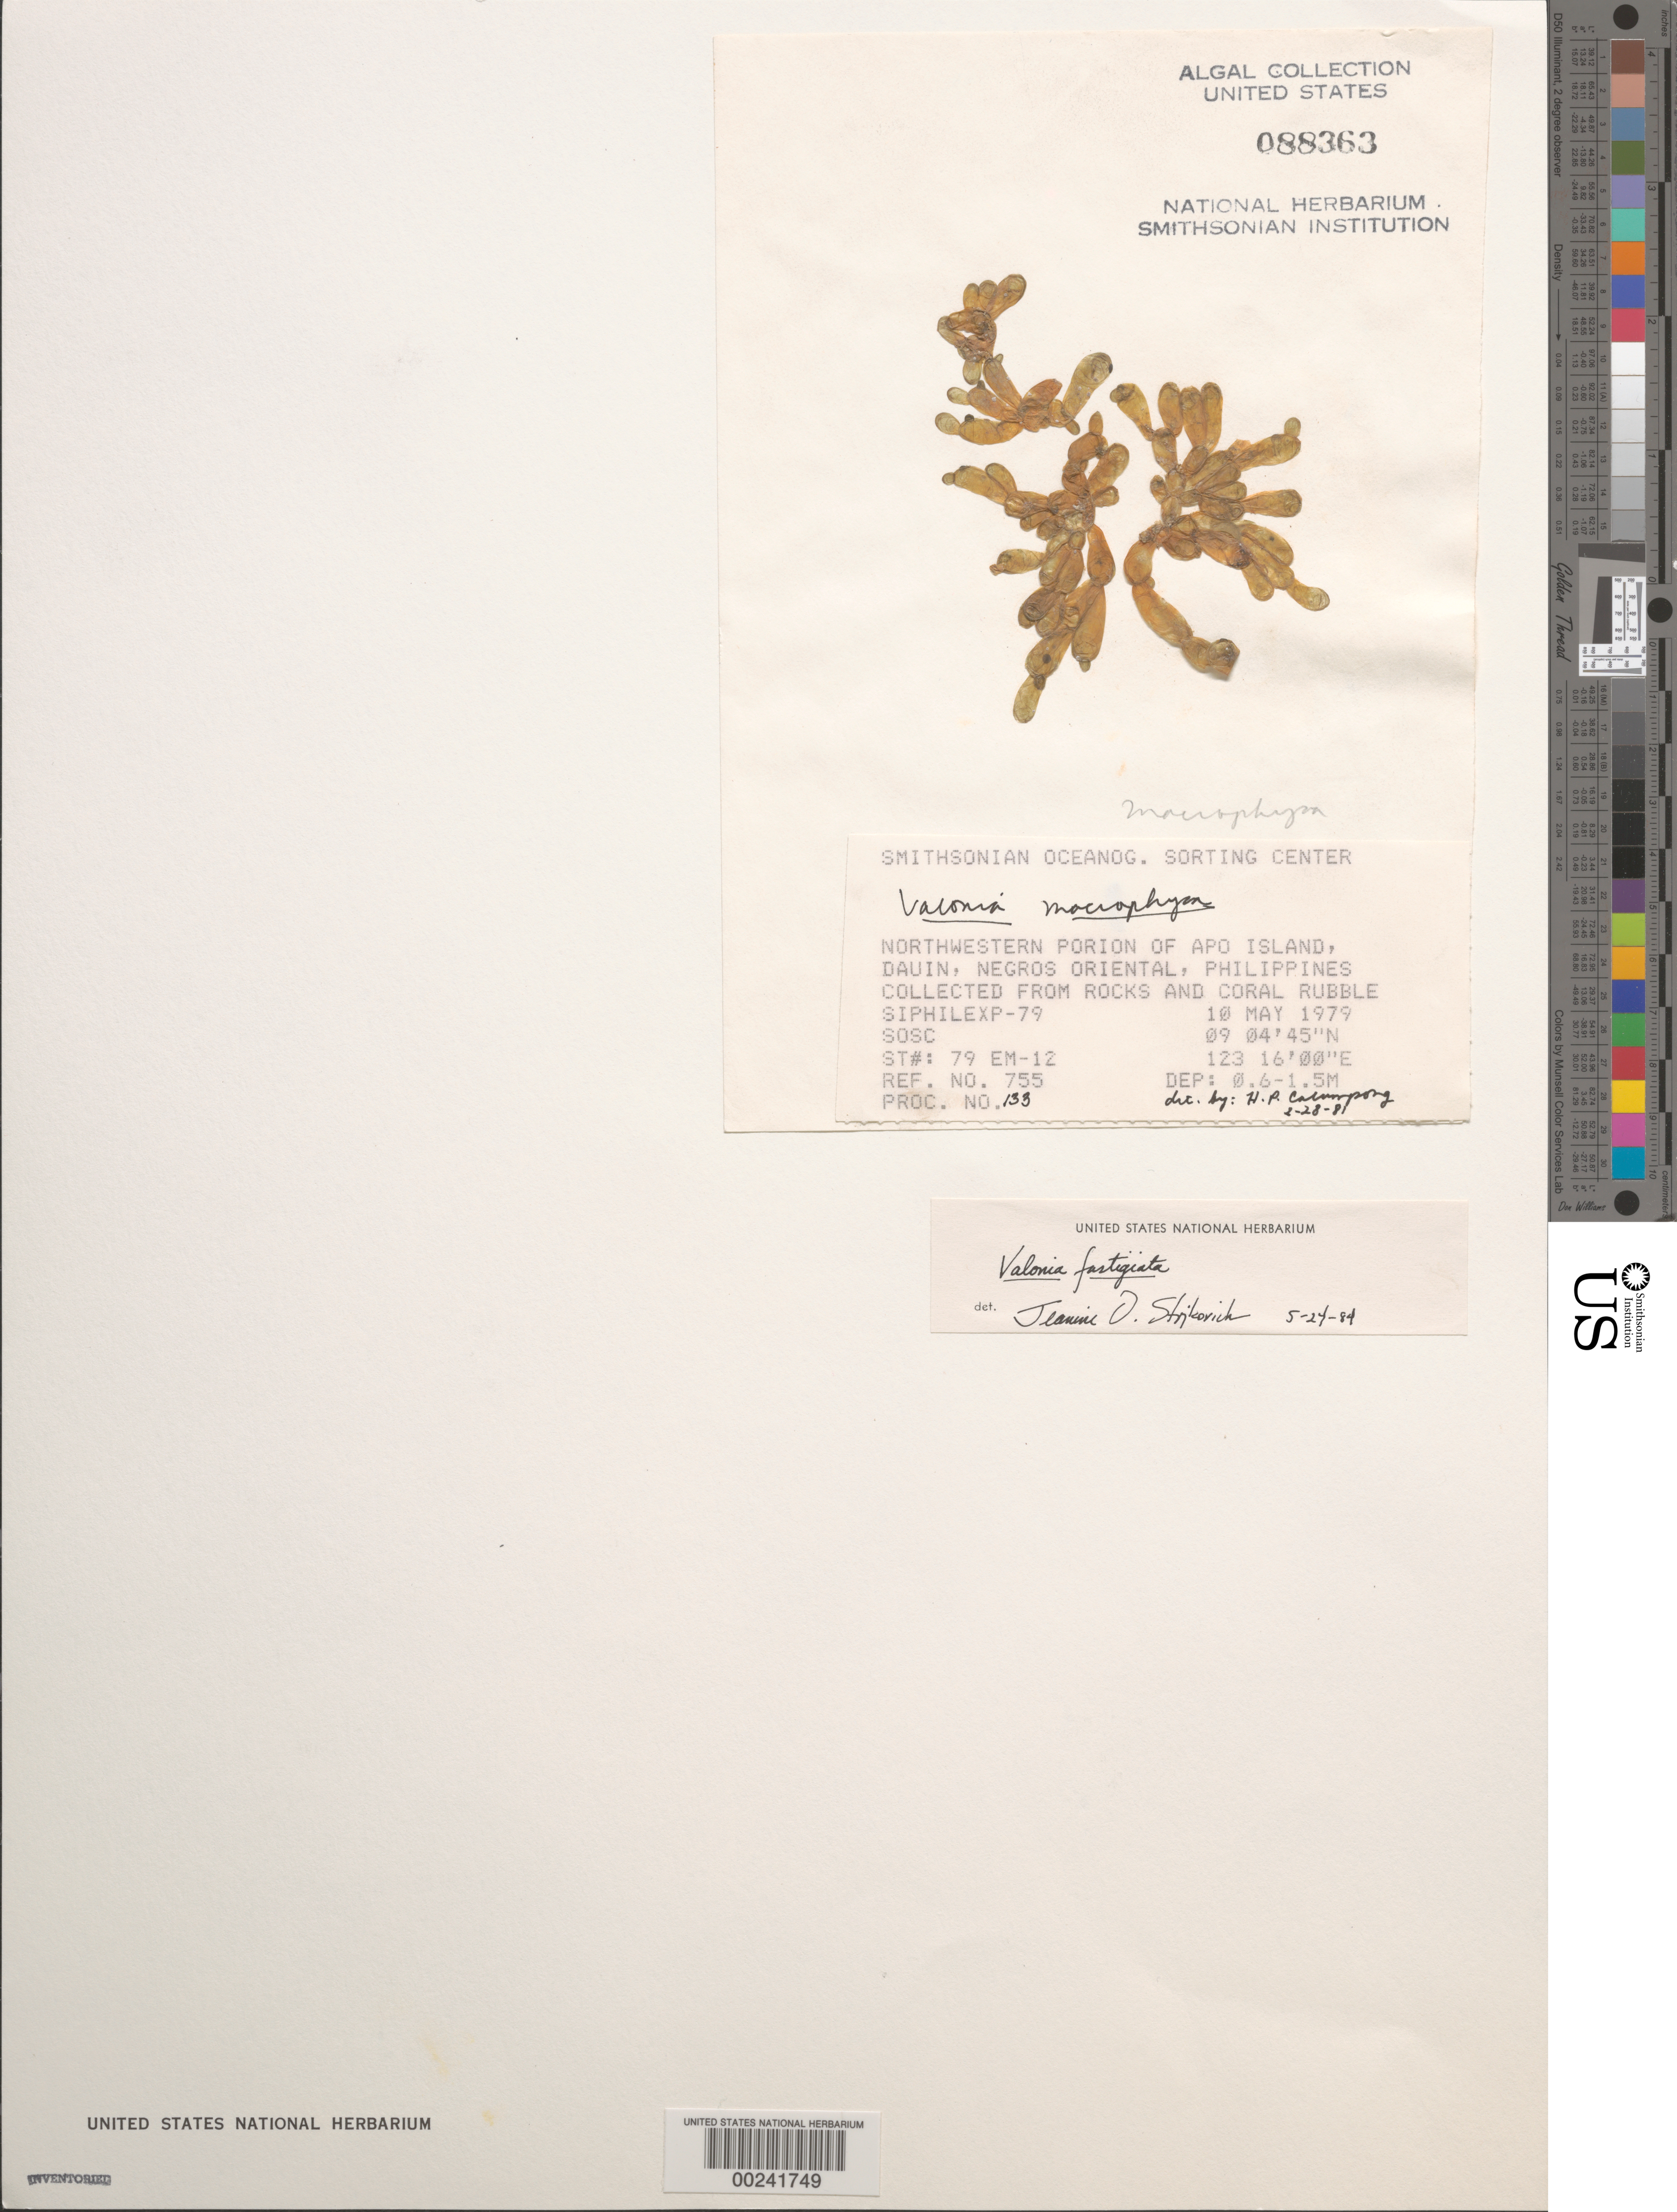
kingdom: Plantae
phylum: Chlorophyta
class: Ulvophyceae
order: Siphonocladales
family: Valoniaceae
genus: Valonia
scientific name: Valonia fastigiata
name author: Harv. ex J. Agardh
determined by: Stojkovich, J. O.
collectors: SOSC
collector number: Station 79 Em-12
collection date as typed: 10 May 1979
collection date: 1979-05-10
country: Philippines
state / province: Central Visayas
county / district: Negros Oriental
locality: Apo island, dauin, negros oriental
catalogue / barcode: US 88363